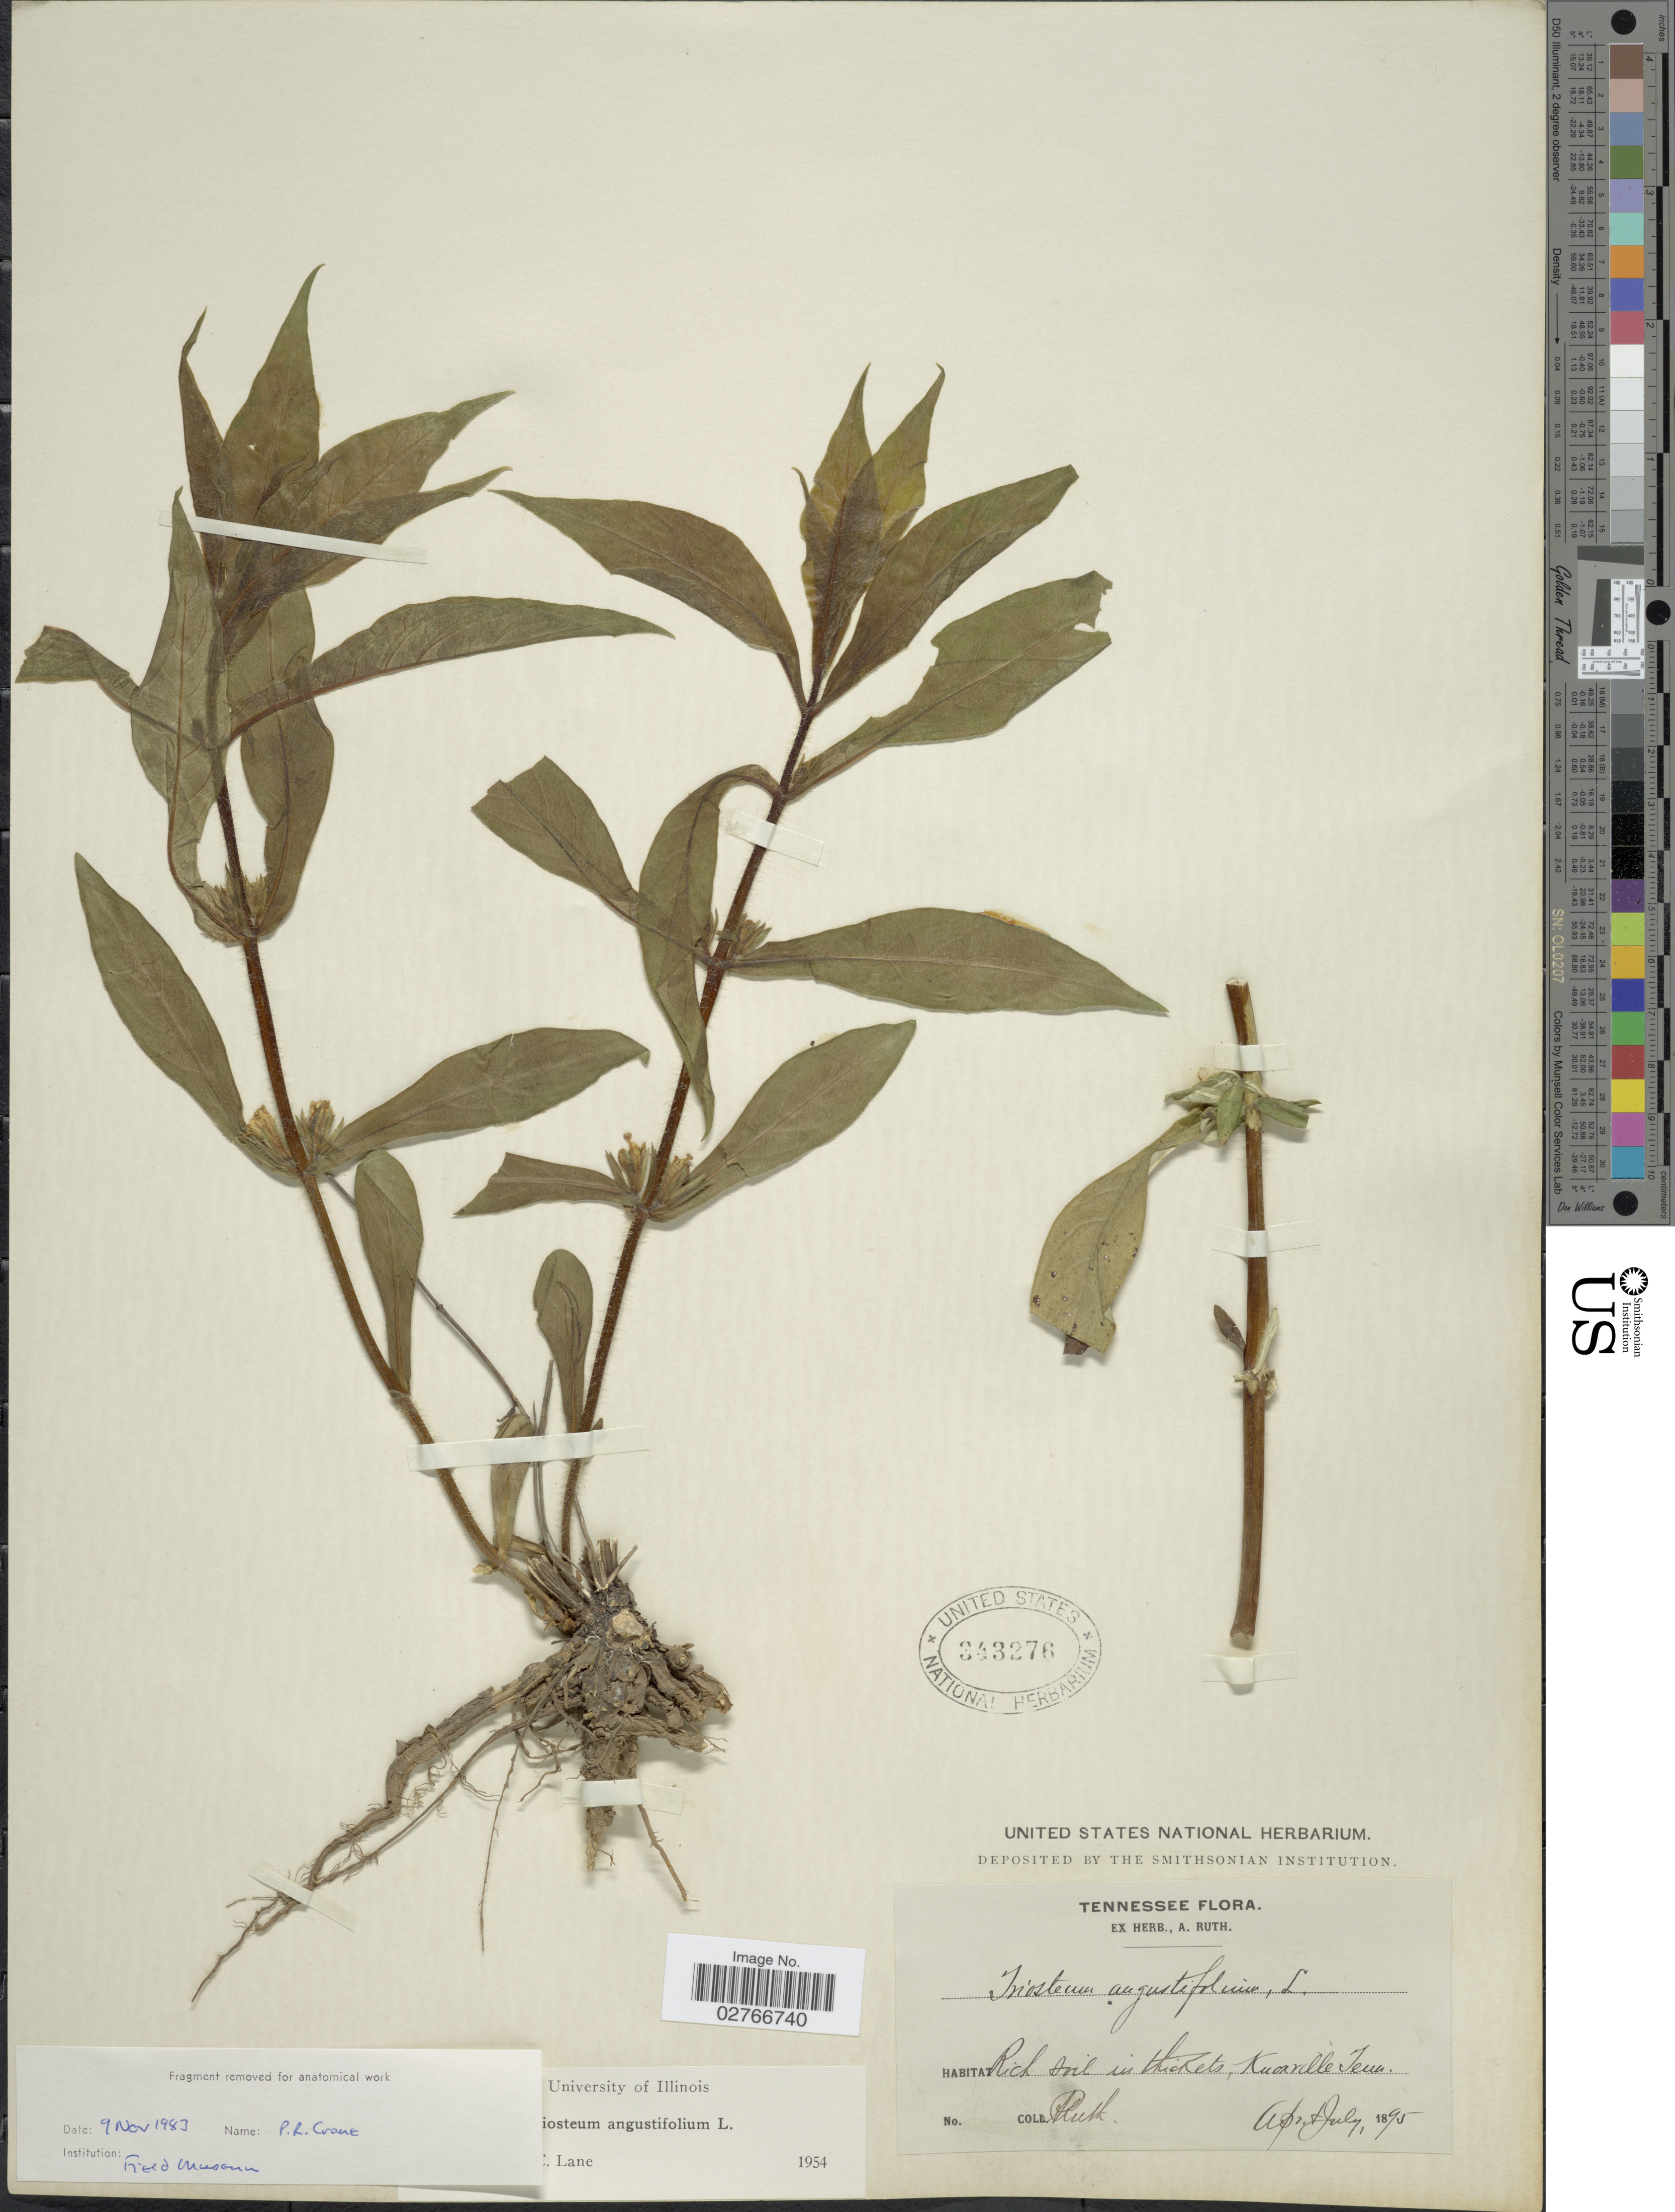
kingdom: Plantae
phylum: Tracheophyta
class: Magnoliopsida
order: Dipsacales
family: Caprifoliaceae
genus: Triosteum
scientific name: Triosteum angustifolium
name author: L.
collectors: A. Ruth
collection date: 1895-04/1895-07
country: United States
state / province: Tennessee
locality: Knoxville.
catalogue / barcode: US 343276